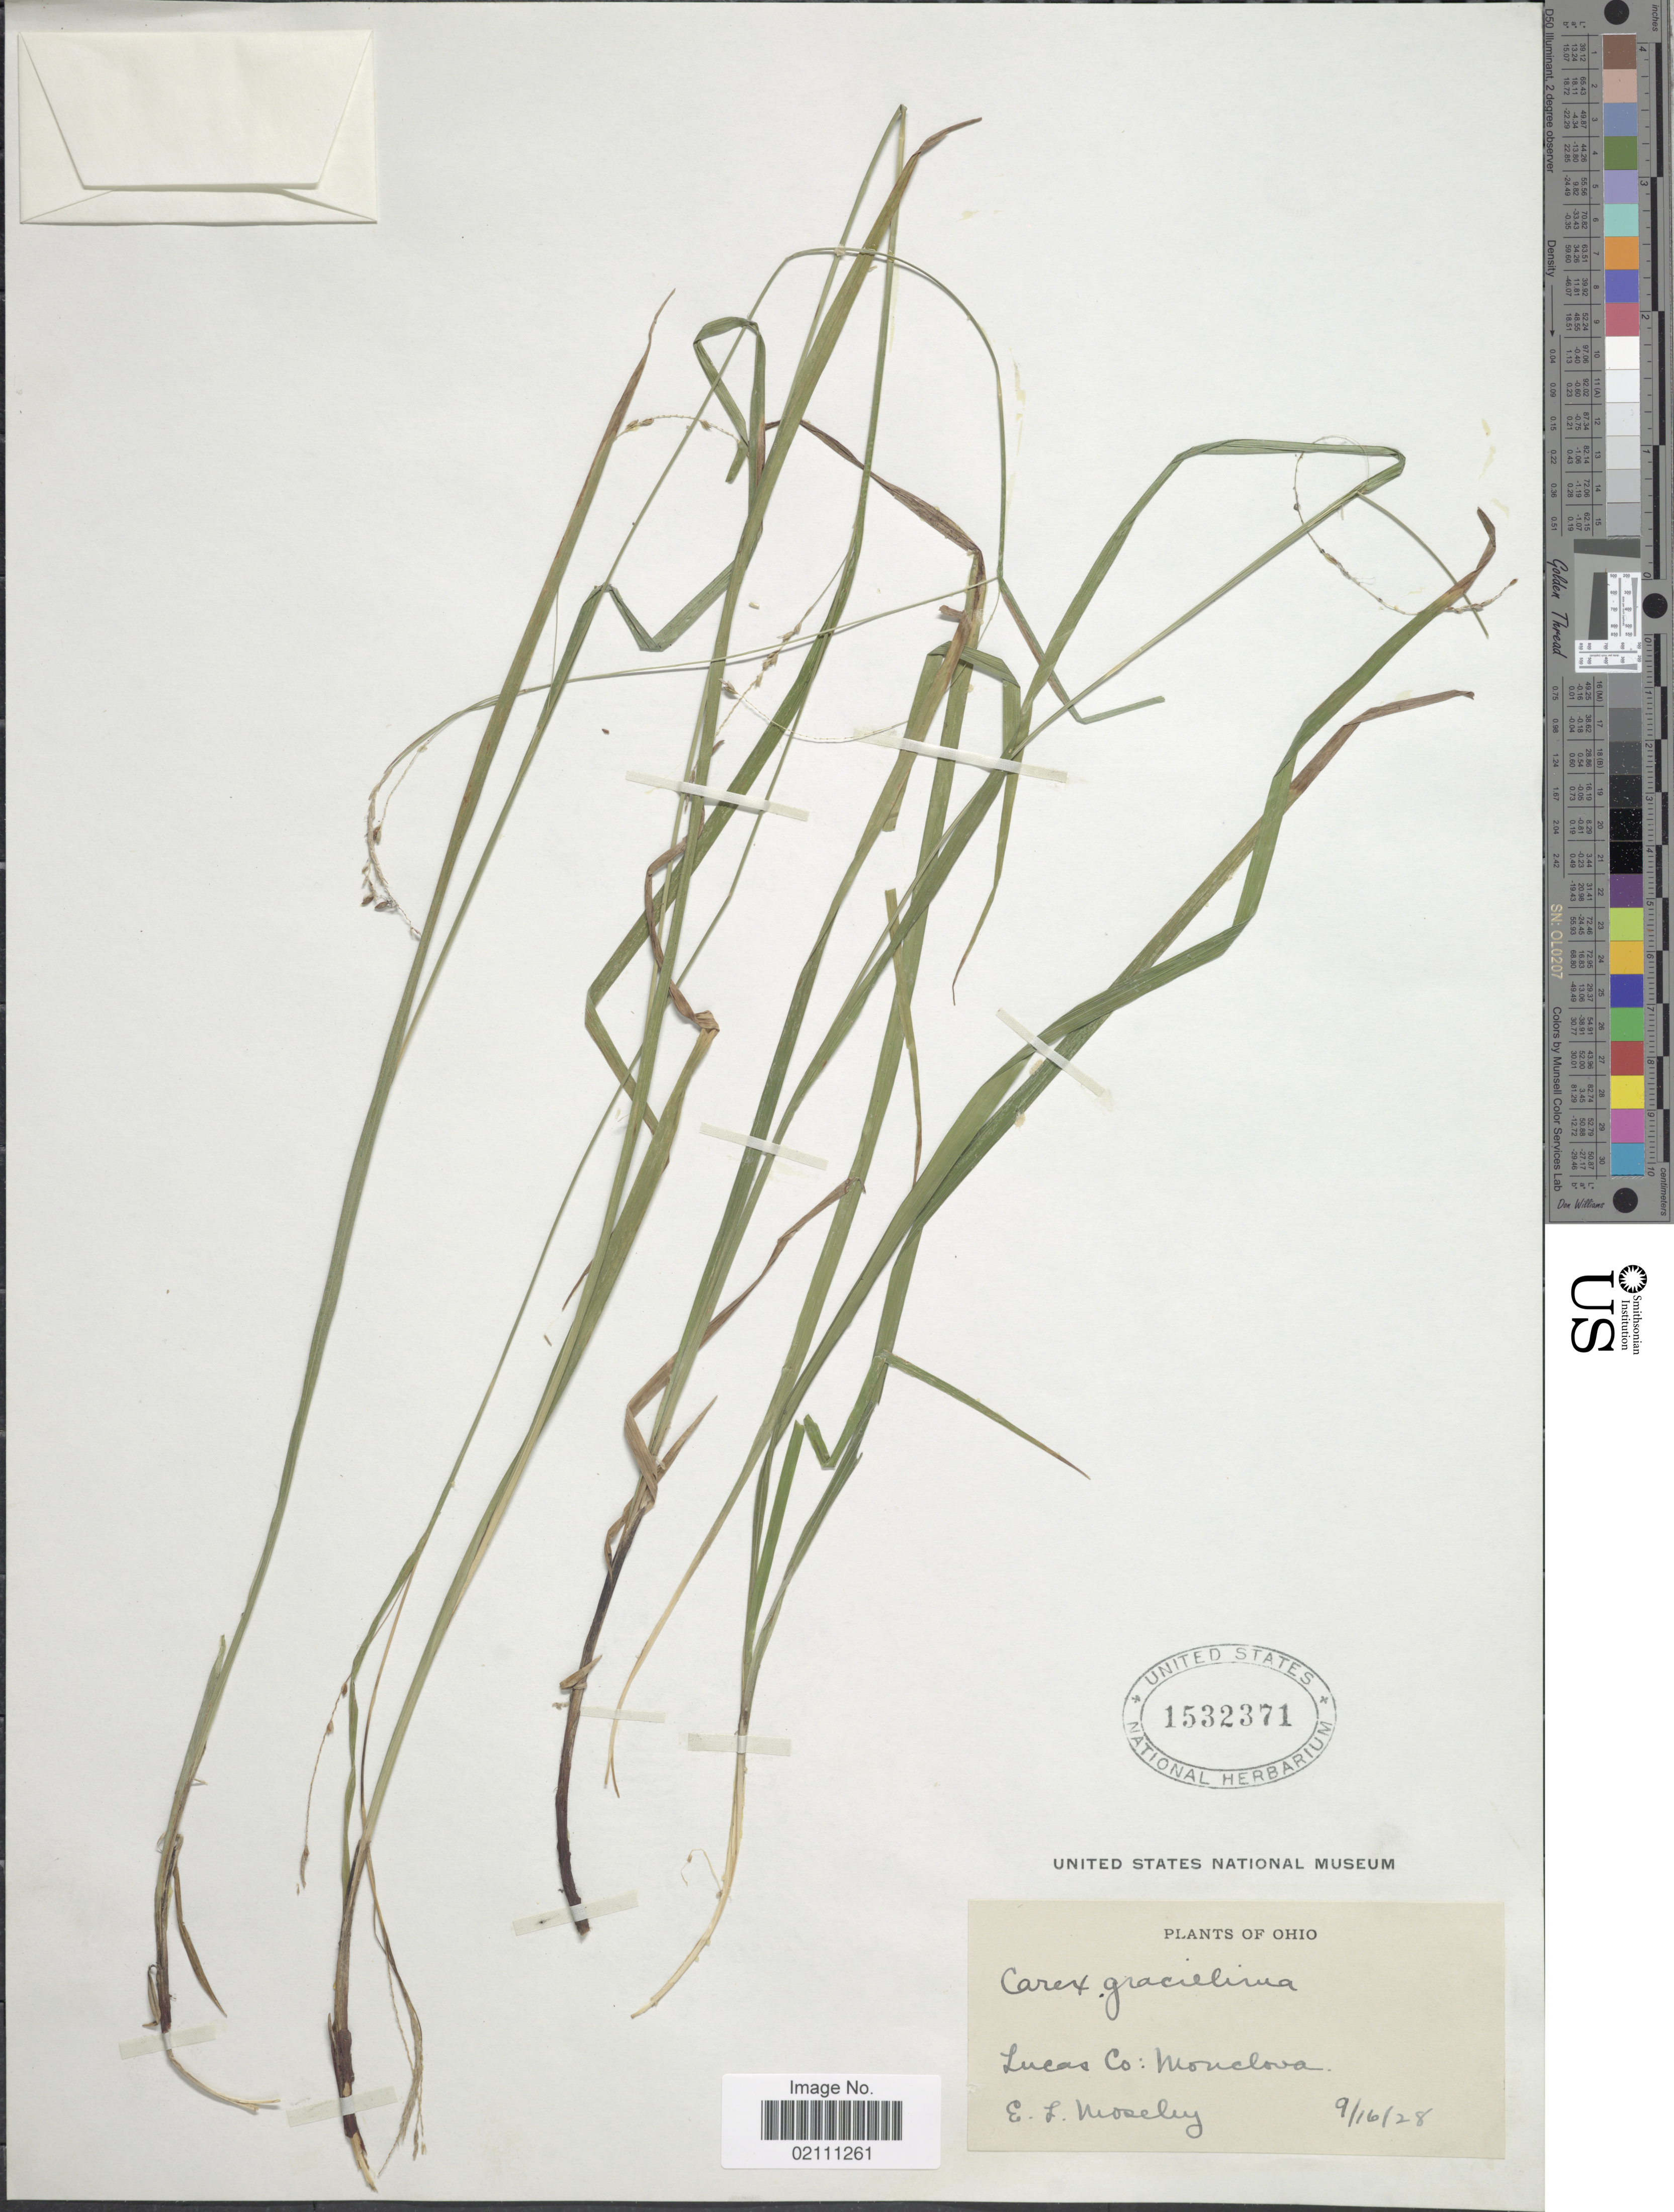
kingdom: Plantae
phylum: Tracheophyta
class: Liliopsida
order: Poales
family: Cyperaceae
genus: Carex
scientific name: Carex gracillima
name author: Schwein.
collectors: E. Moseley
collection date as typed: Transcribed d/m/y: 16/9/28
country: United States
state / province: Ohio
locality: Lucas Co.: Monclova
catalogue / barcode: US 1532371